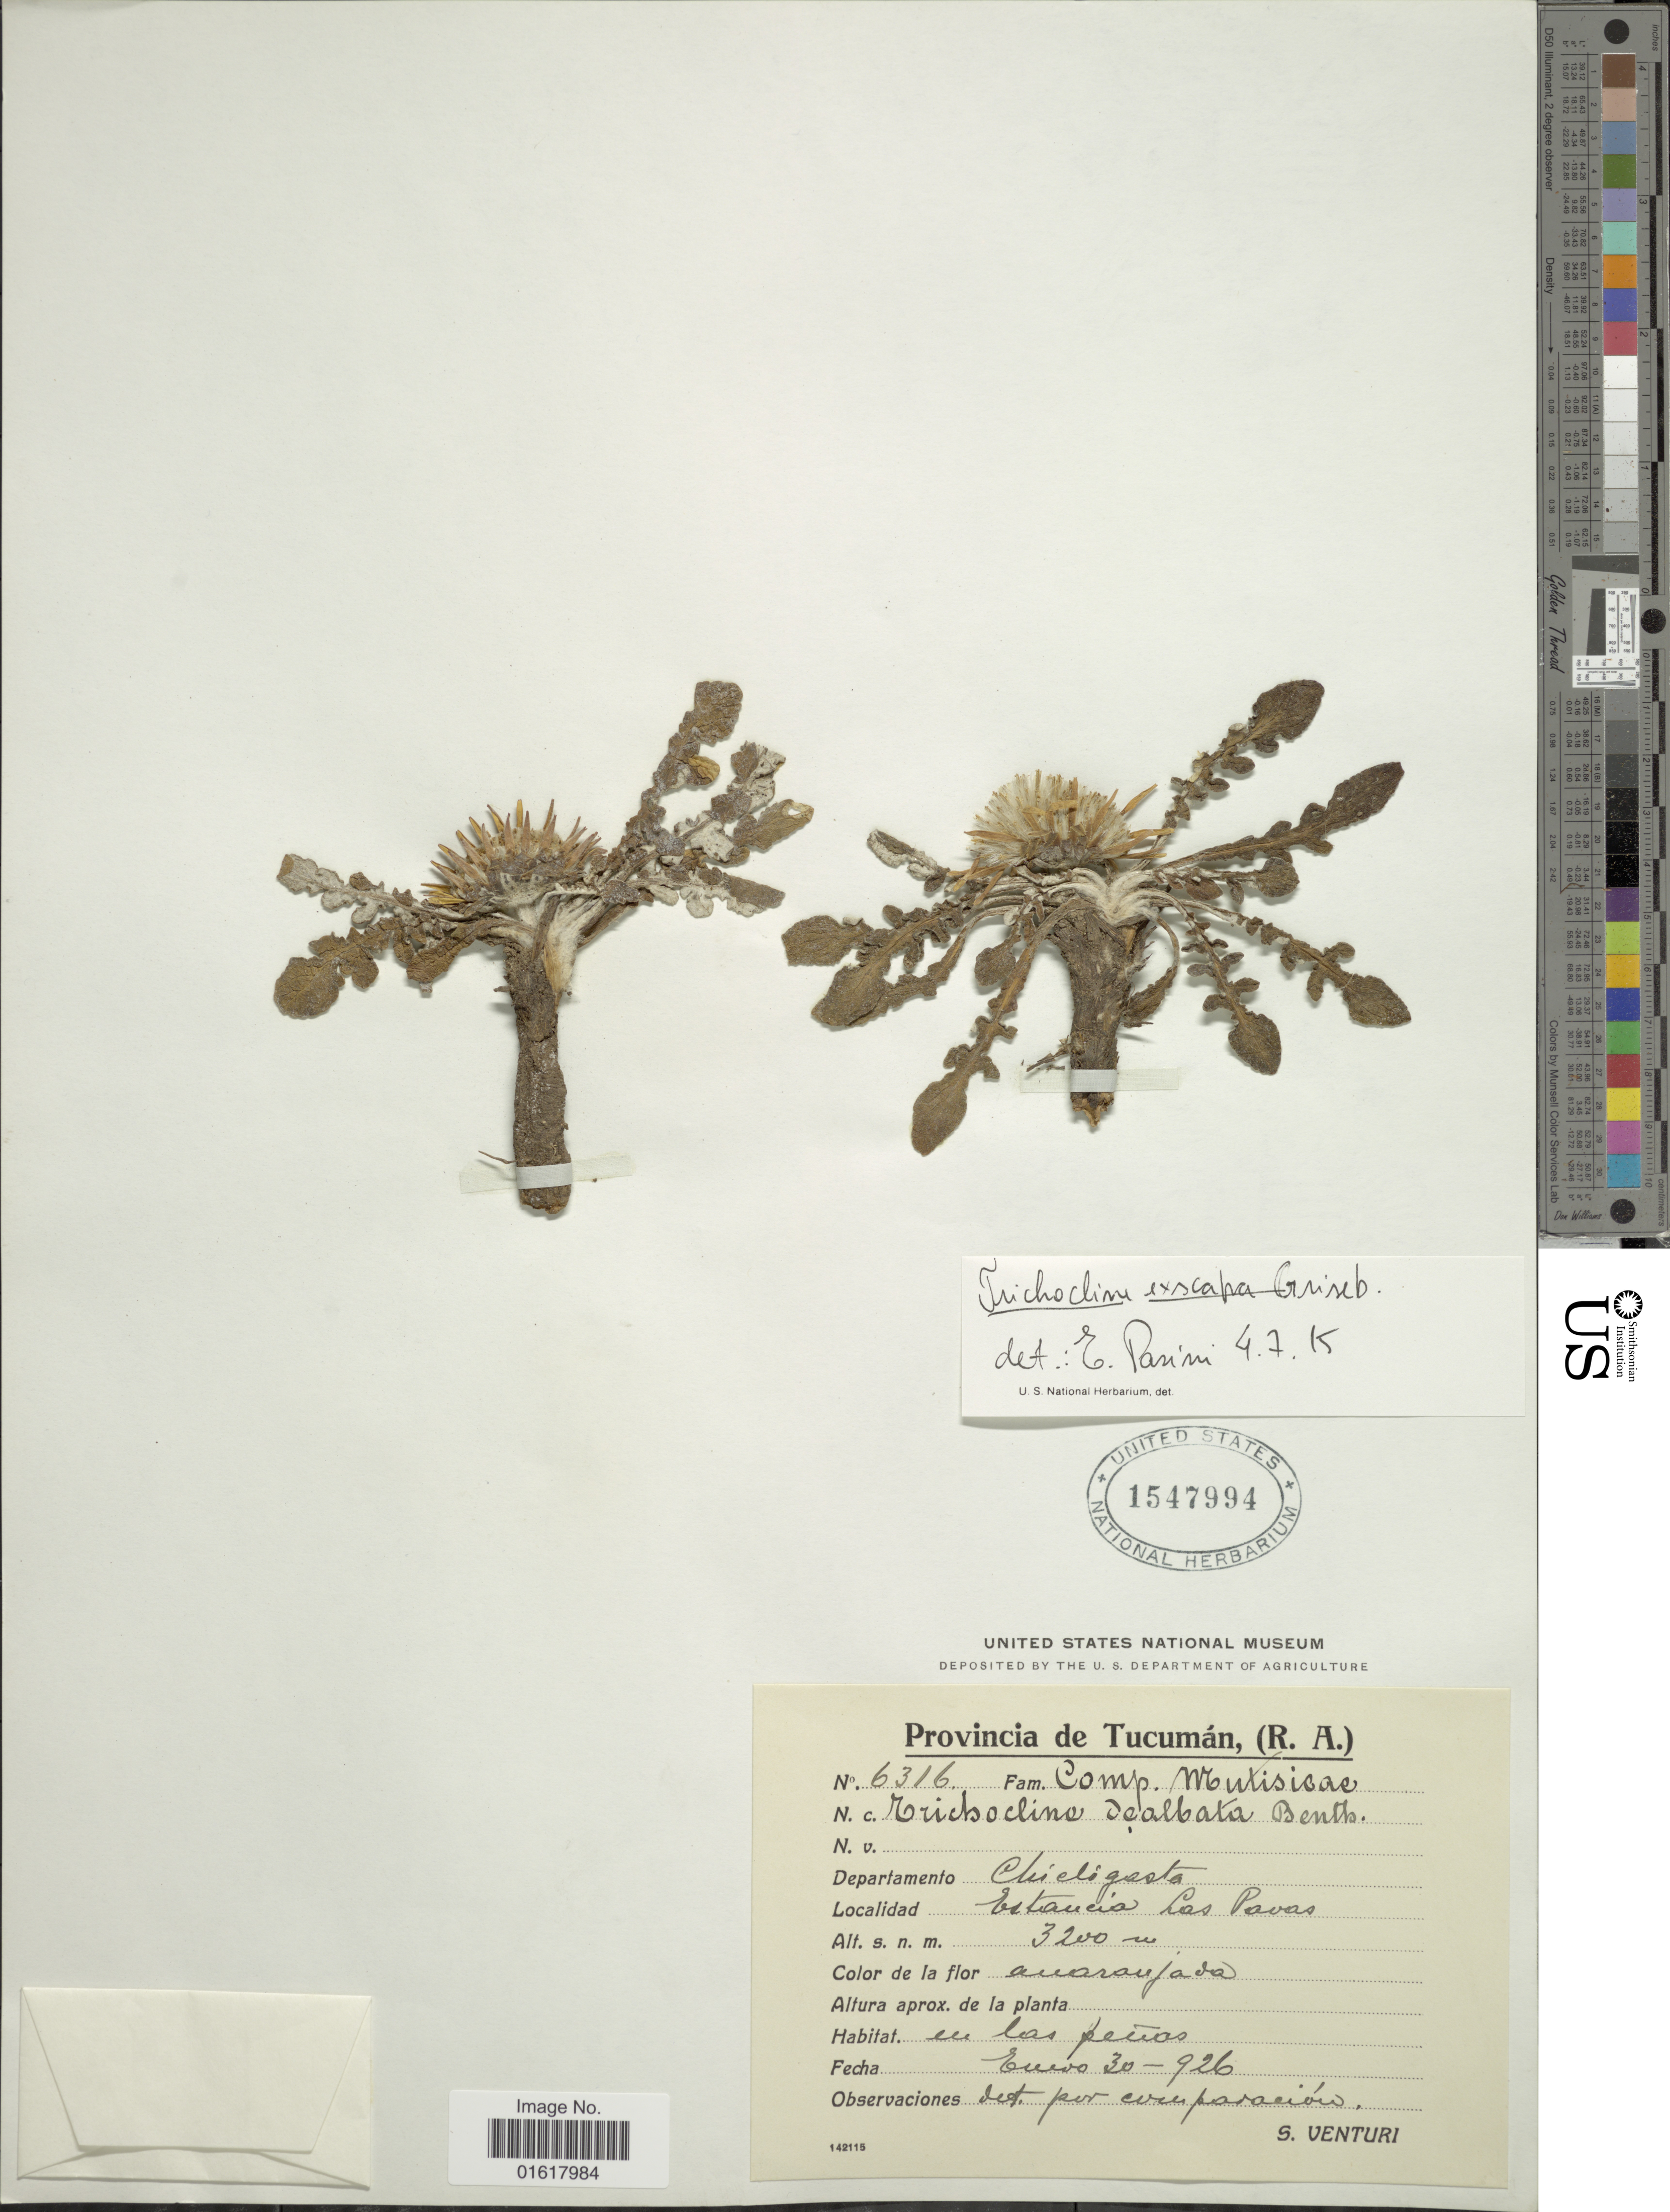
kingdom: Plantae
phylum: Tracheophyta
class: Magnoliopsida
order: Asterales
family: Asteraceae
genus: Trichocline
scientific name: Trichocline exscapa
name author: Griseb.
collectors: S. Venturi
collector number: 6316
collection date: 1926-01-30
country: Argentina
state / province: Tucuman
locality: Departamento Chicligasta. Estancia Las Pavas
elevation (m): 3200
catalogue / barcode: US 1547994